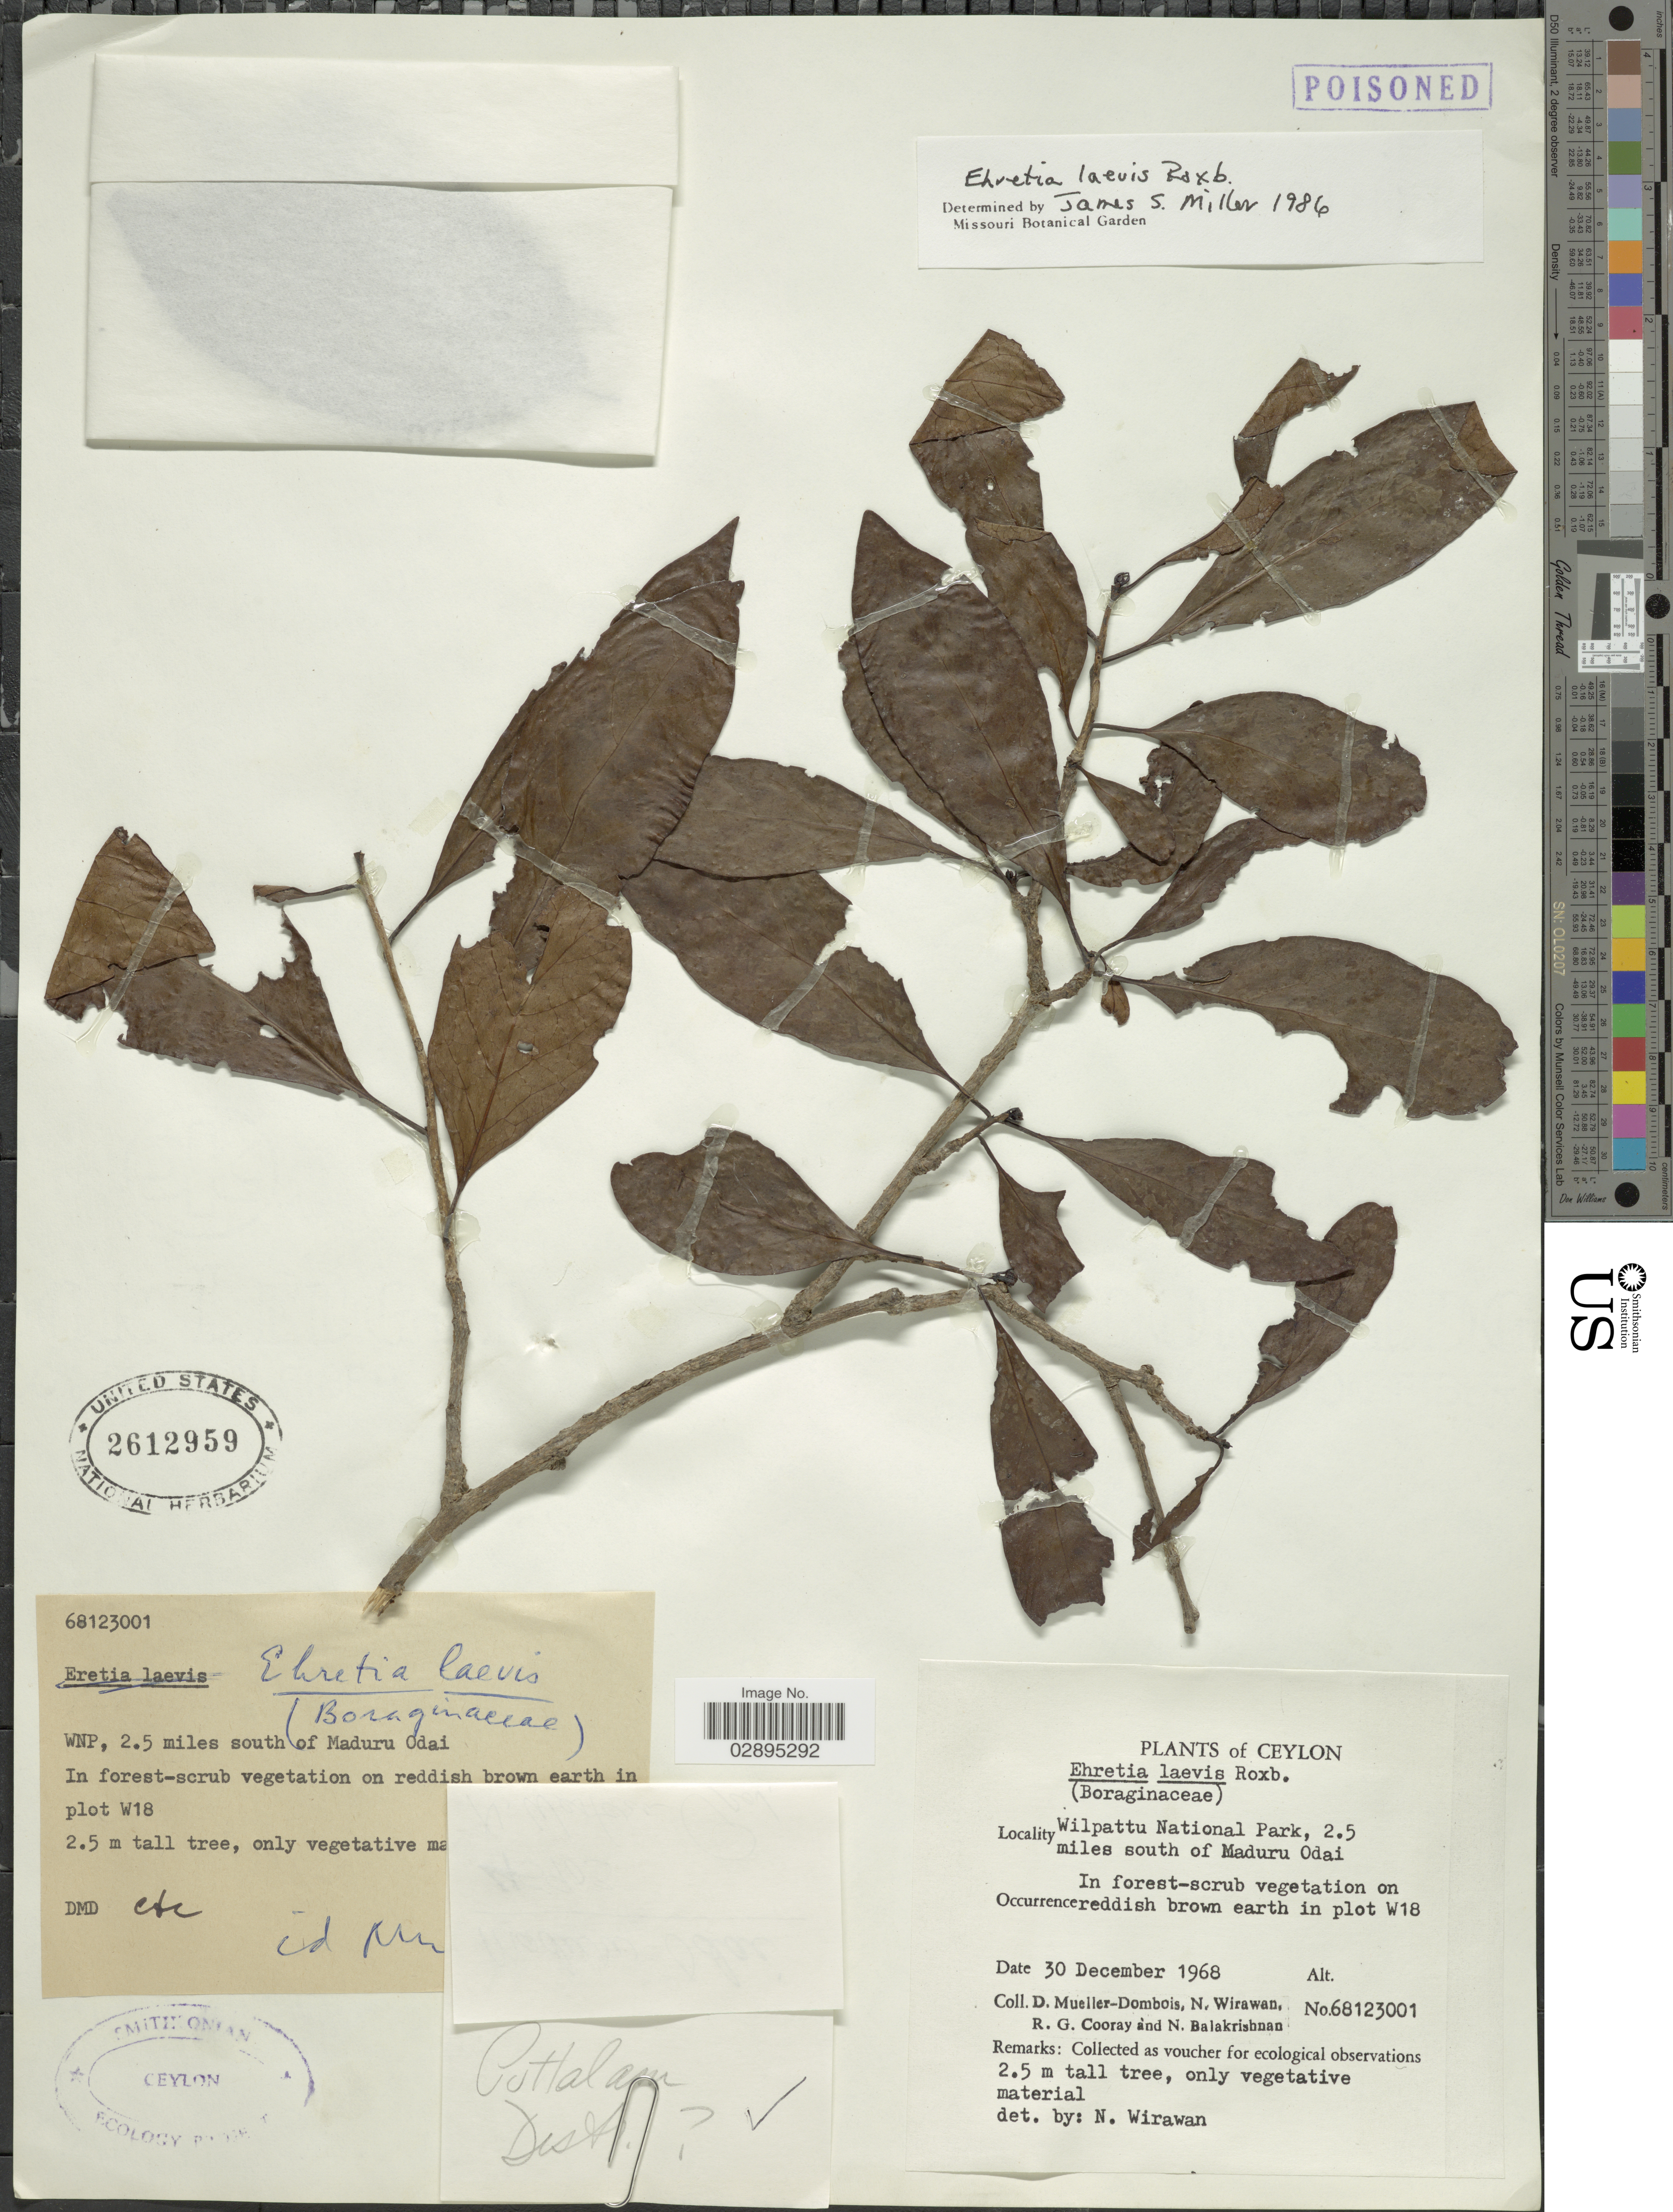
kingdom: Plantae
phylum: Tracheophyta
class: Magnoliopsida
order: Boraginales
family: Ehretiaceae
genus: Ehretia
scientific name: Ehretia laevis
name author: Roxb.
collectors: D. Mueller-Dombois, N. Wirawan, R. Cooray & N. Balakrishnan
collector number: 68123001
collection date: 1968-12-30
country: Sri Lanka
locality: Ceylon. Wilpattu National Park, 2.5 miles south of Maduru Odai. In plot W18.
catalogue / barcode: US 2612959